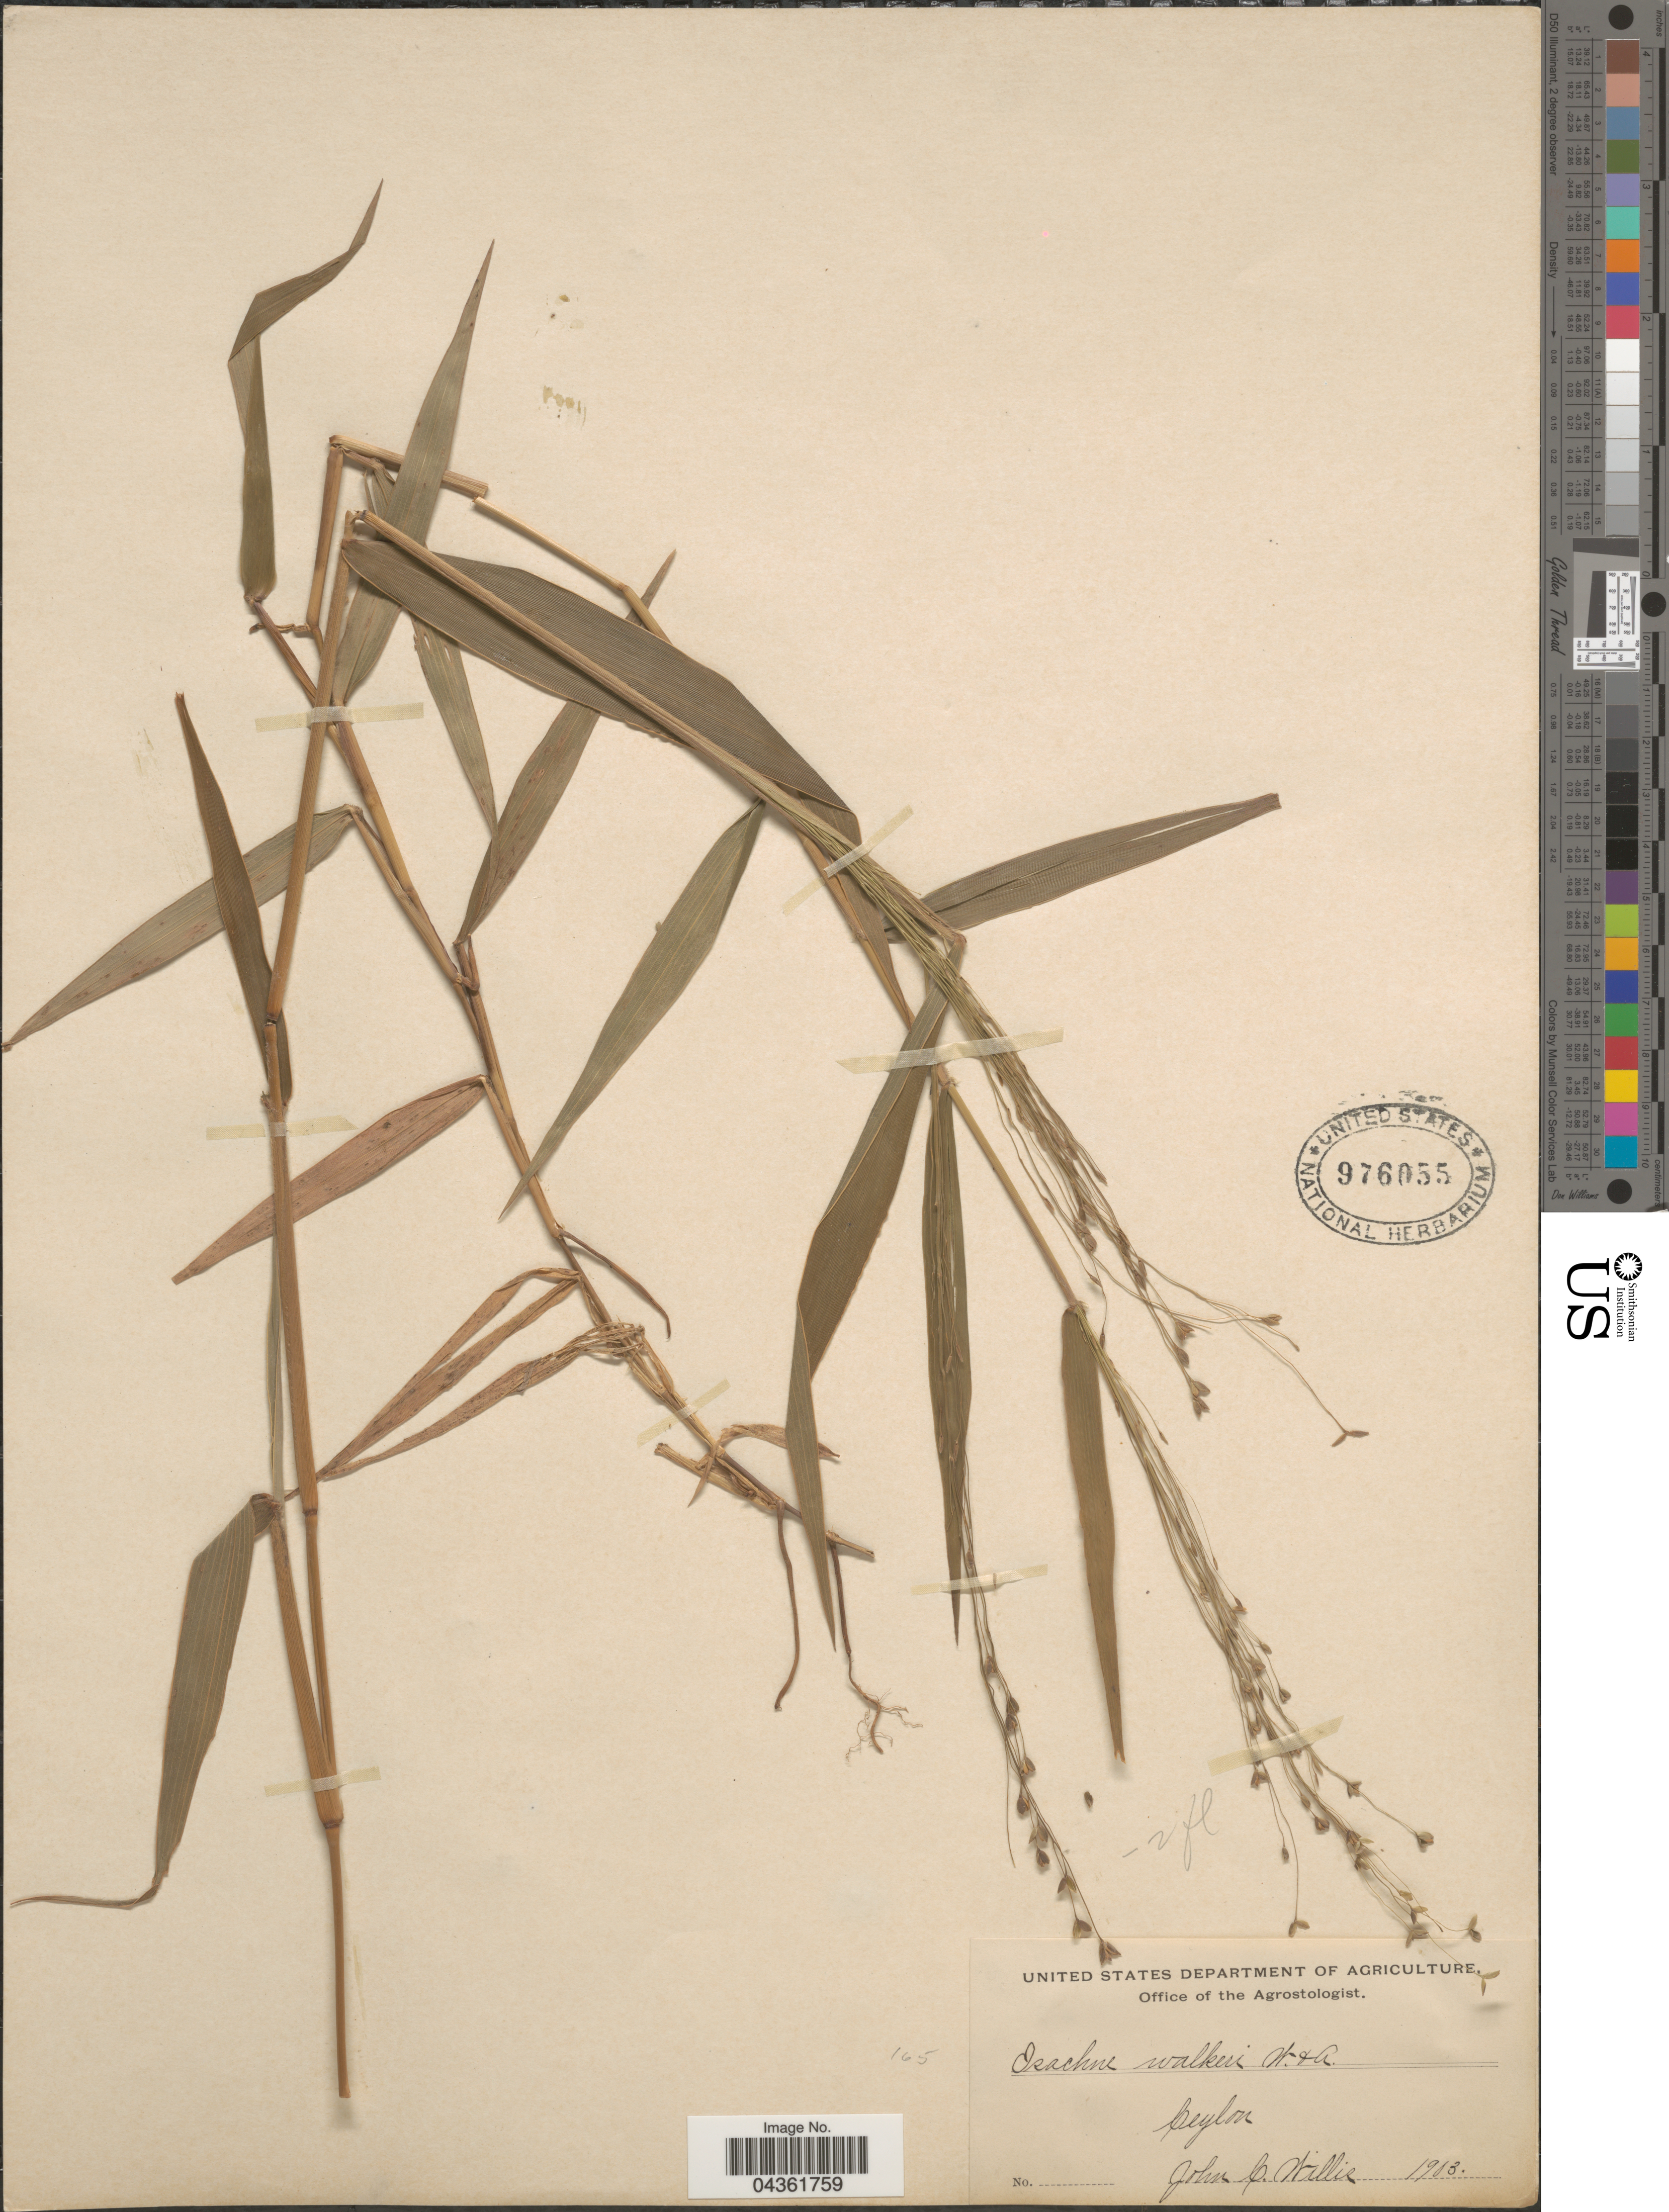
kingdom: Plantae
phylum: Tracheophyta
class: Liliopsida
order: Poales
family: Poaceae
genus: Isachne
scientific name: Isachne walkeri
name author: (Arn. ex Steud.) Wight & Arn. ex Hook. f.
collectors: J. Willis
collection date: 1903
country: Sri Lanka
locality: Ceylon.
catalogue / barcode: US 976055